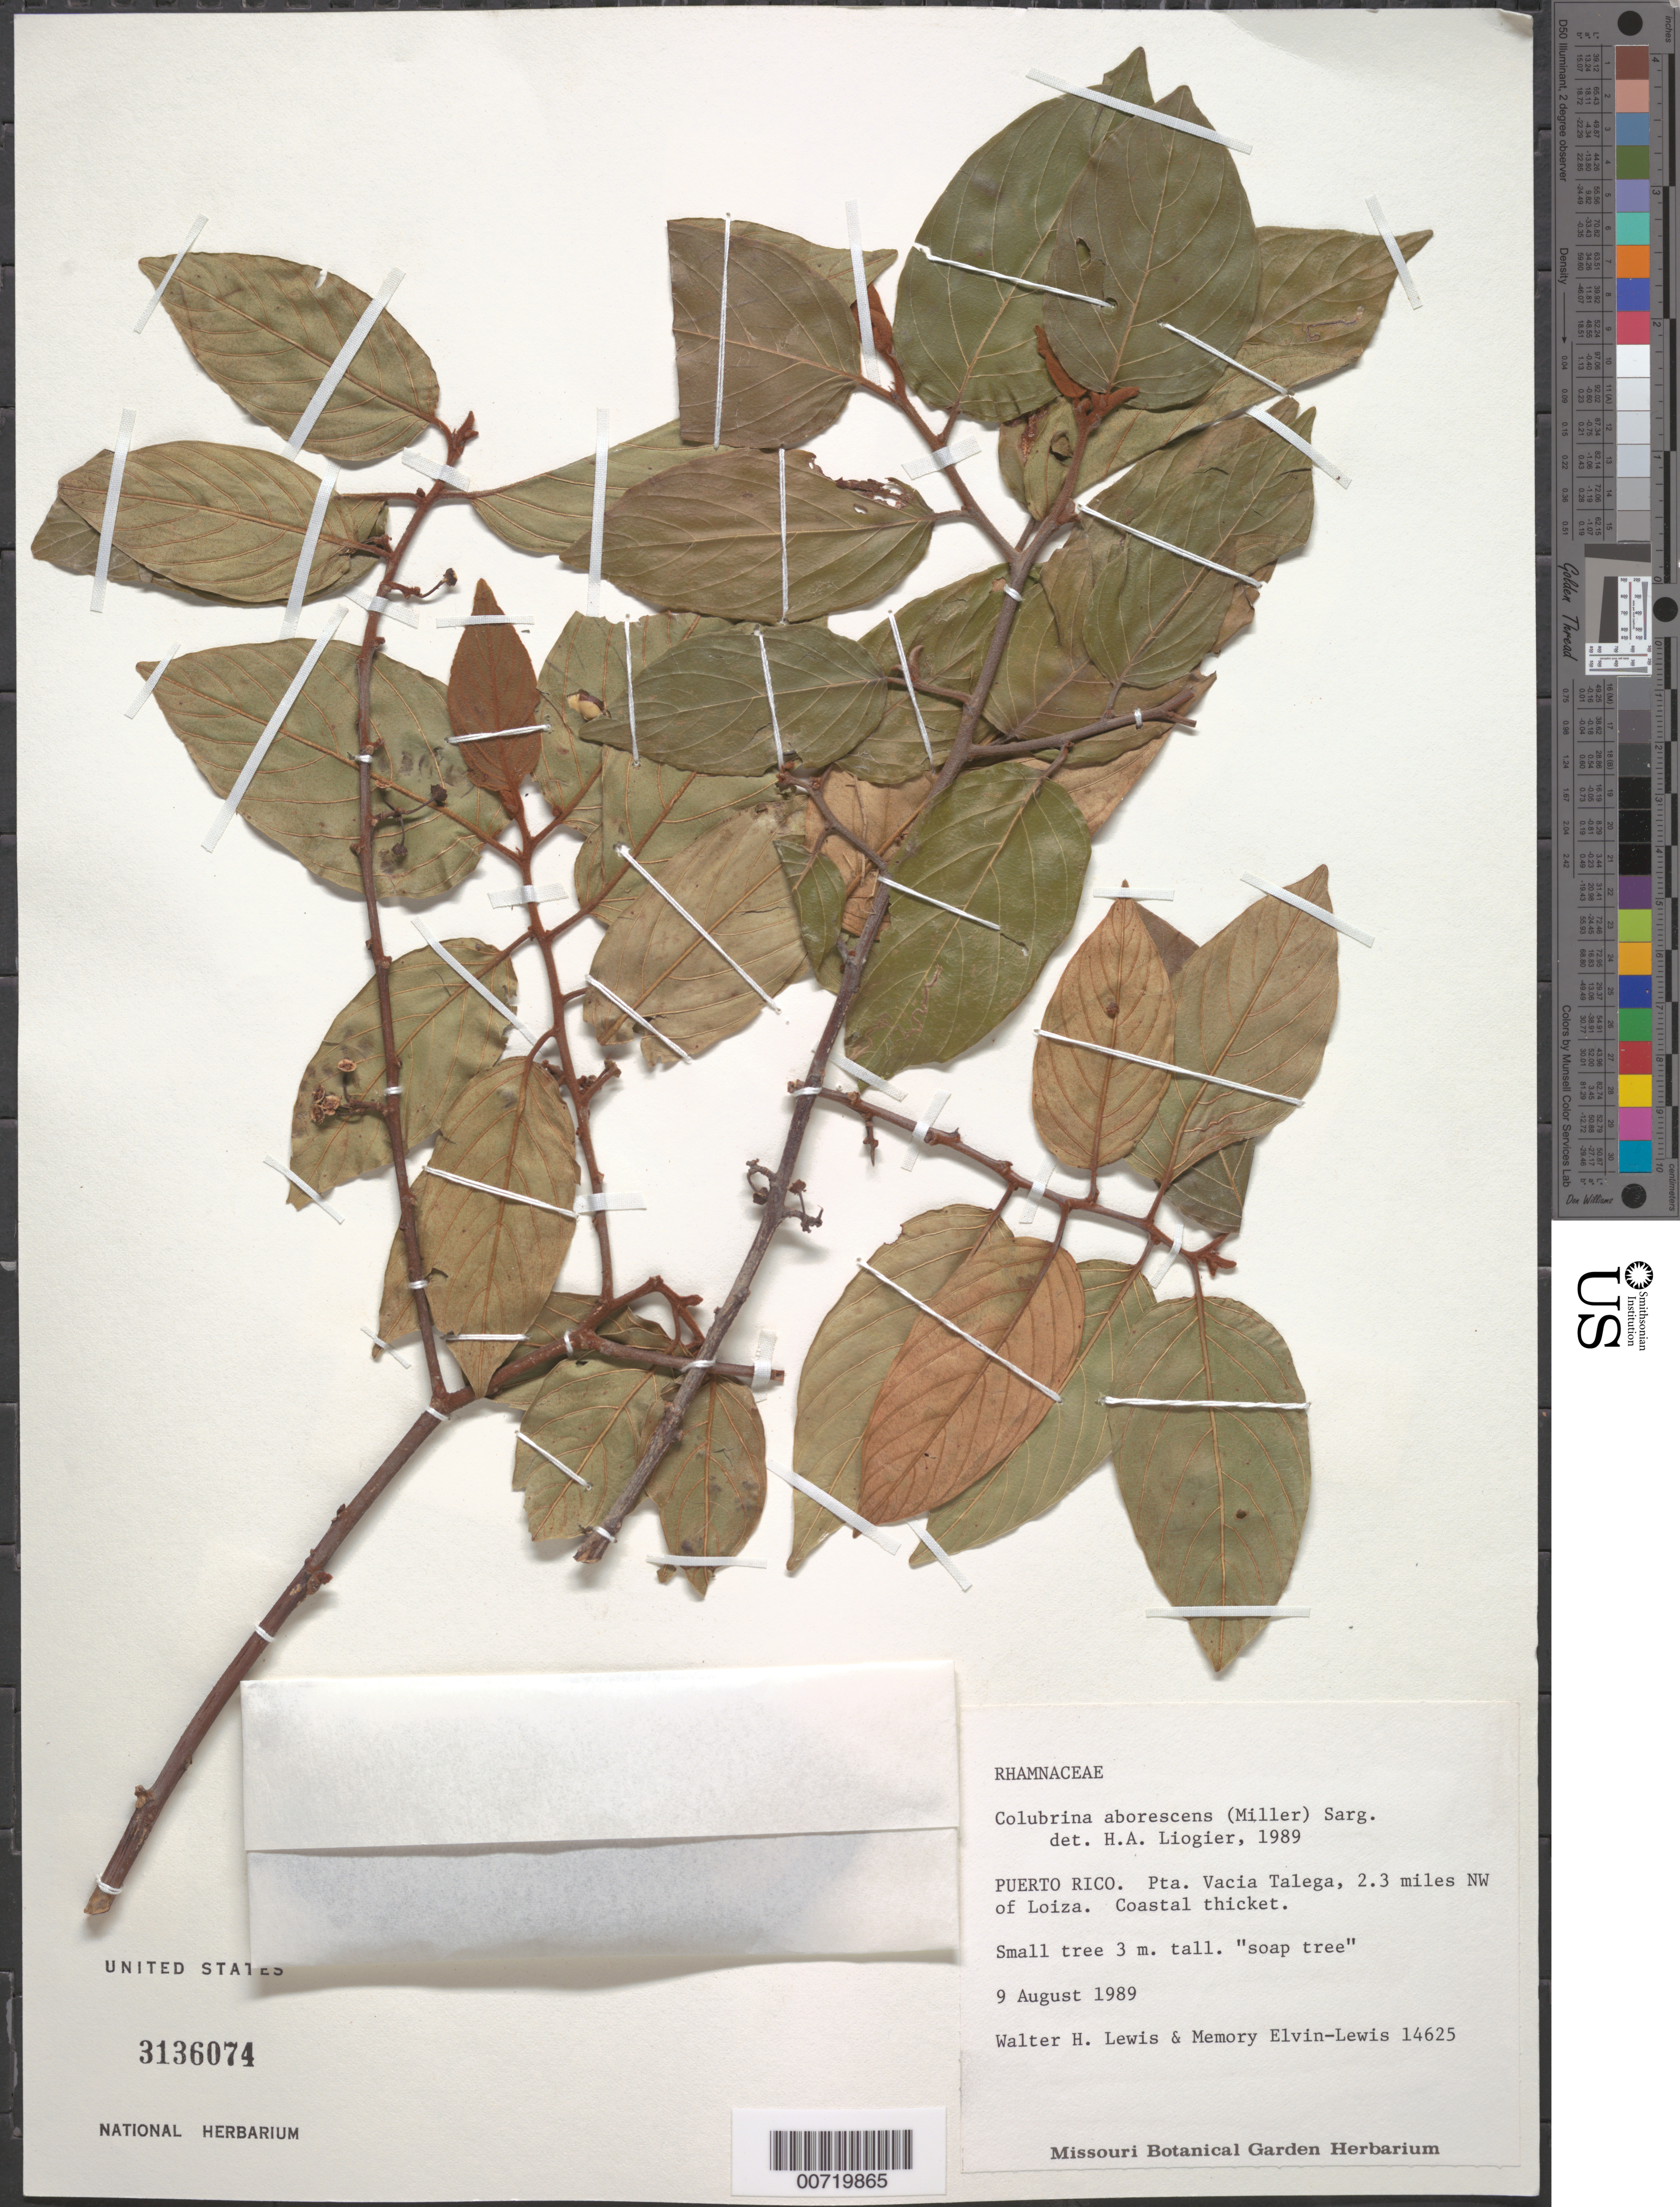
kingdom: Plantae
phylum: Tracheophyta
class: Magnoliopsida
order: Rosales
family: Rhamnaceae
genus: Colubrina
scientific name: Colubrina arborescens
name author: (Mill.) Sarg.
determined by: Liogier, Alain H.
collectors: W. H. Lewis & M. Elvin-Lewis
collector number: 14625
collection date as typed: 09 Aug 1989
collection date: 1989-08-09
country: Puerto Rico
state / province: Carolina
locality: Pta. Vacia Talega, 2.3 mi NW of Loiza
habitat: Coastal thicket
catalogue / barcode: US 3136074